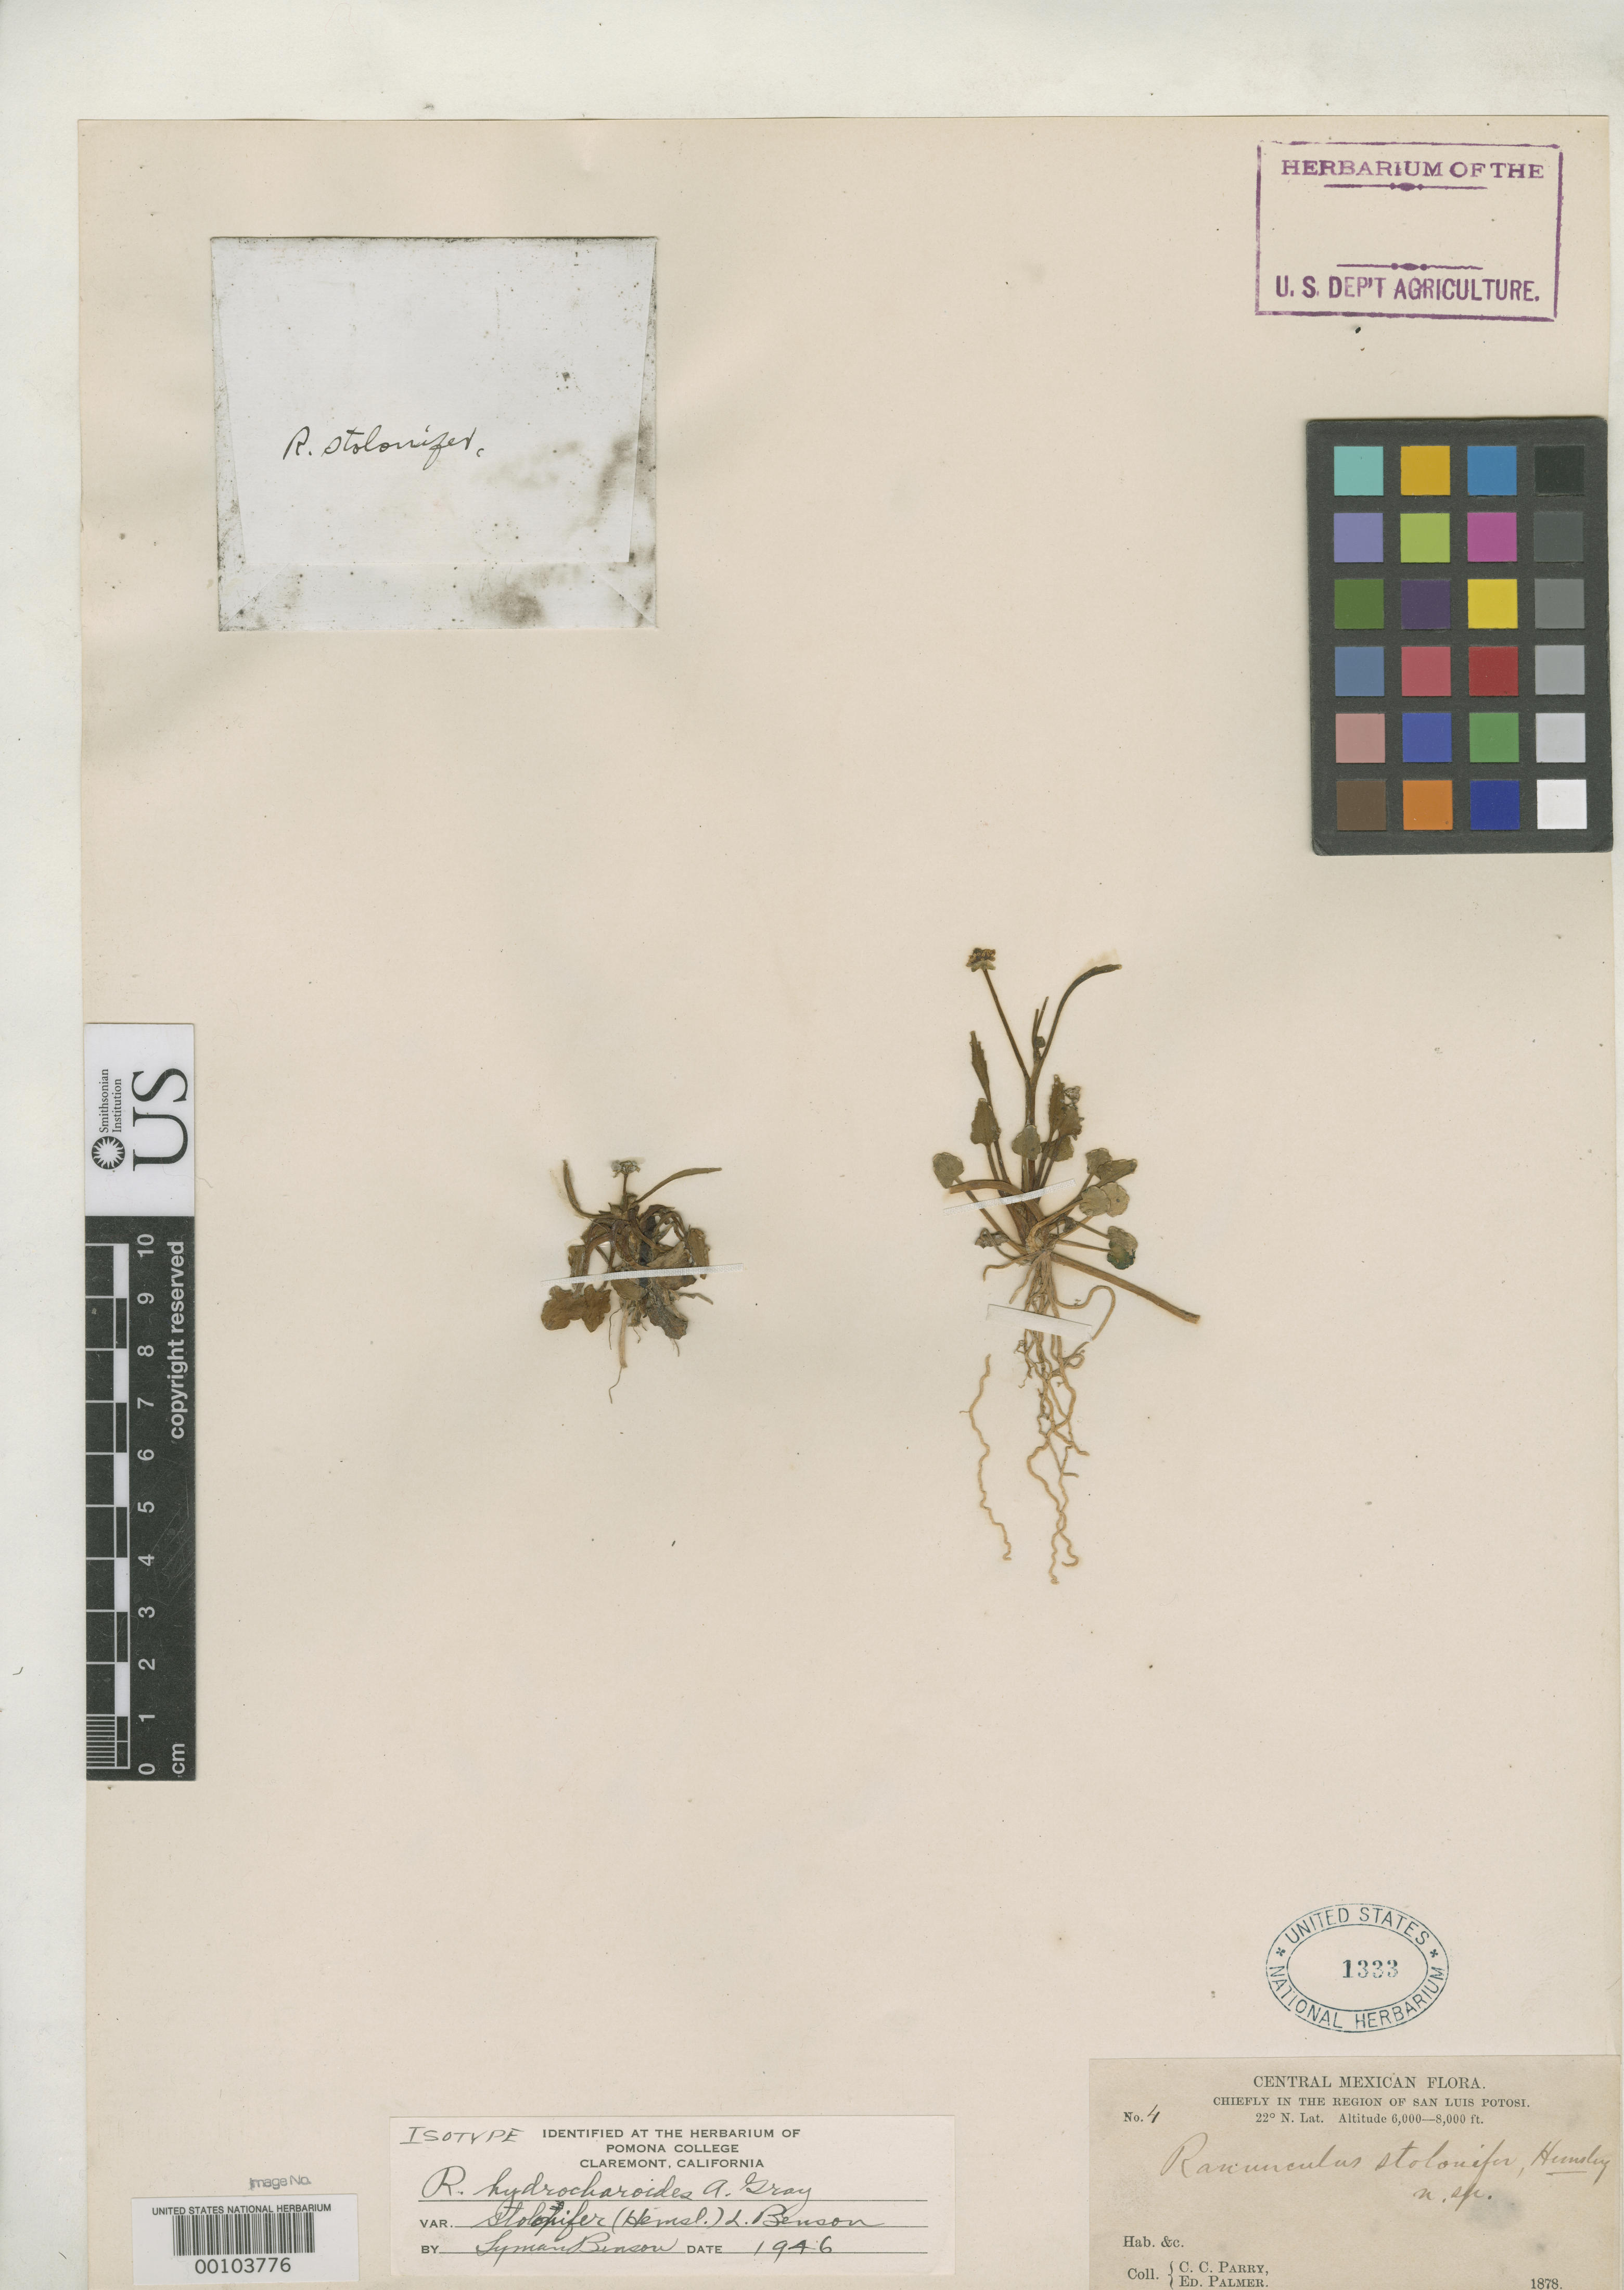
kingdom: Plantae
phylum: Tracheophyta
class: Magnoliopsida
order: Ranunculales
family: Ranunculaceae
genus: Ranunculus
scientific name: Ranunculus stolonifer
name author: Hemsl.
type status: Isotype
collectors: C. C. Parry & E. Palmer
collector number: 4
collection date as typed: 1878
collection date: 1878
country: Mexico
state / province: San Luis Potosi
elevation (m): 1829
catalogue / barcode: US 1333